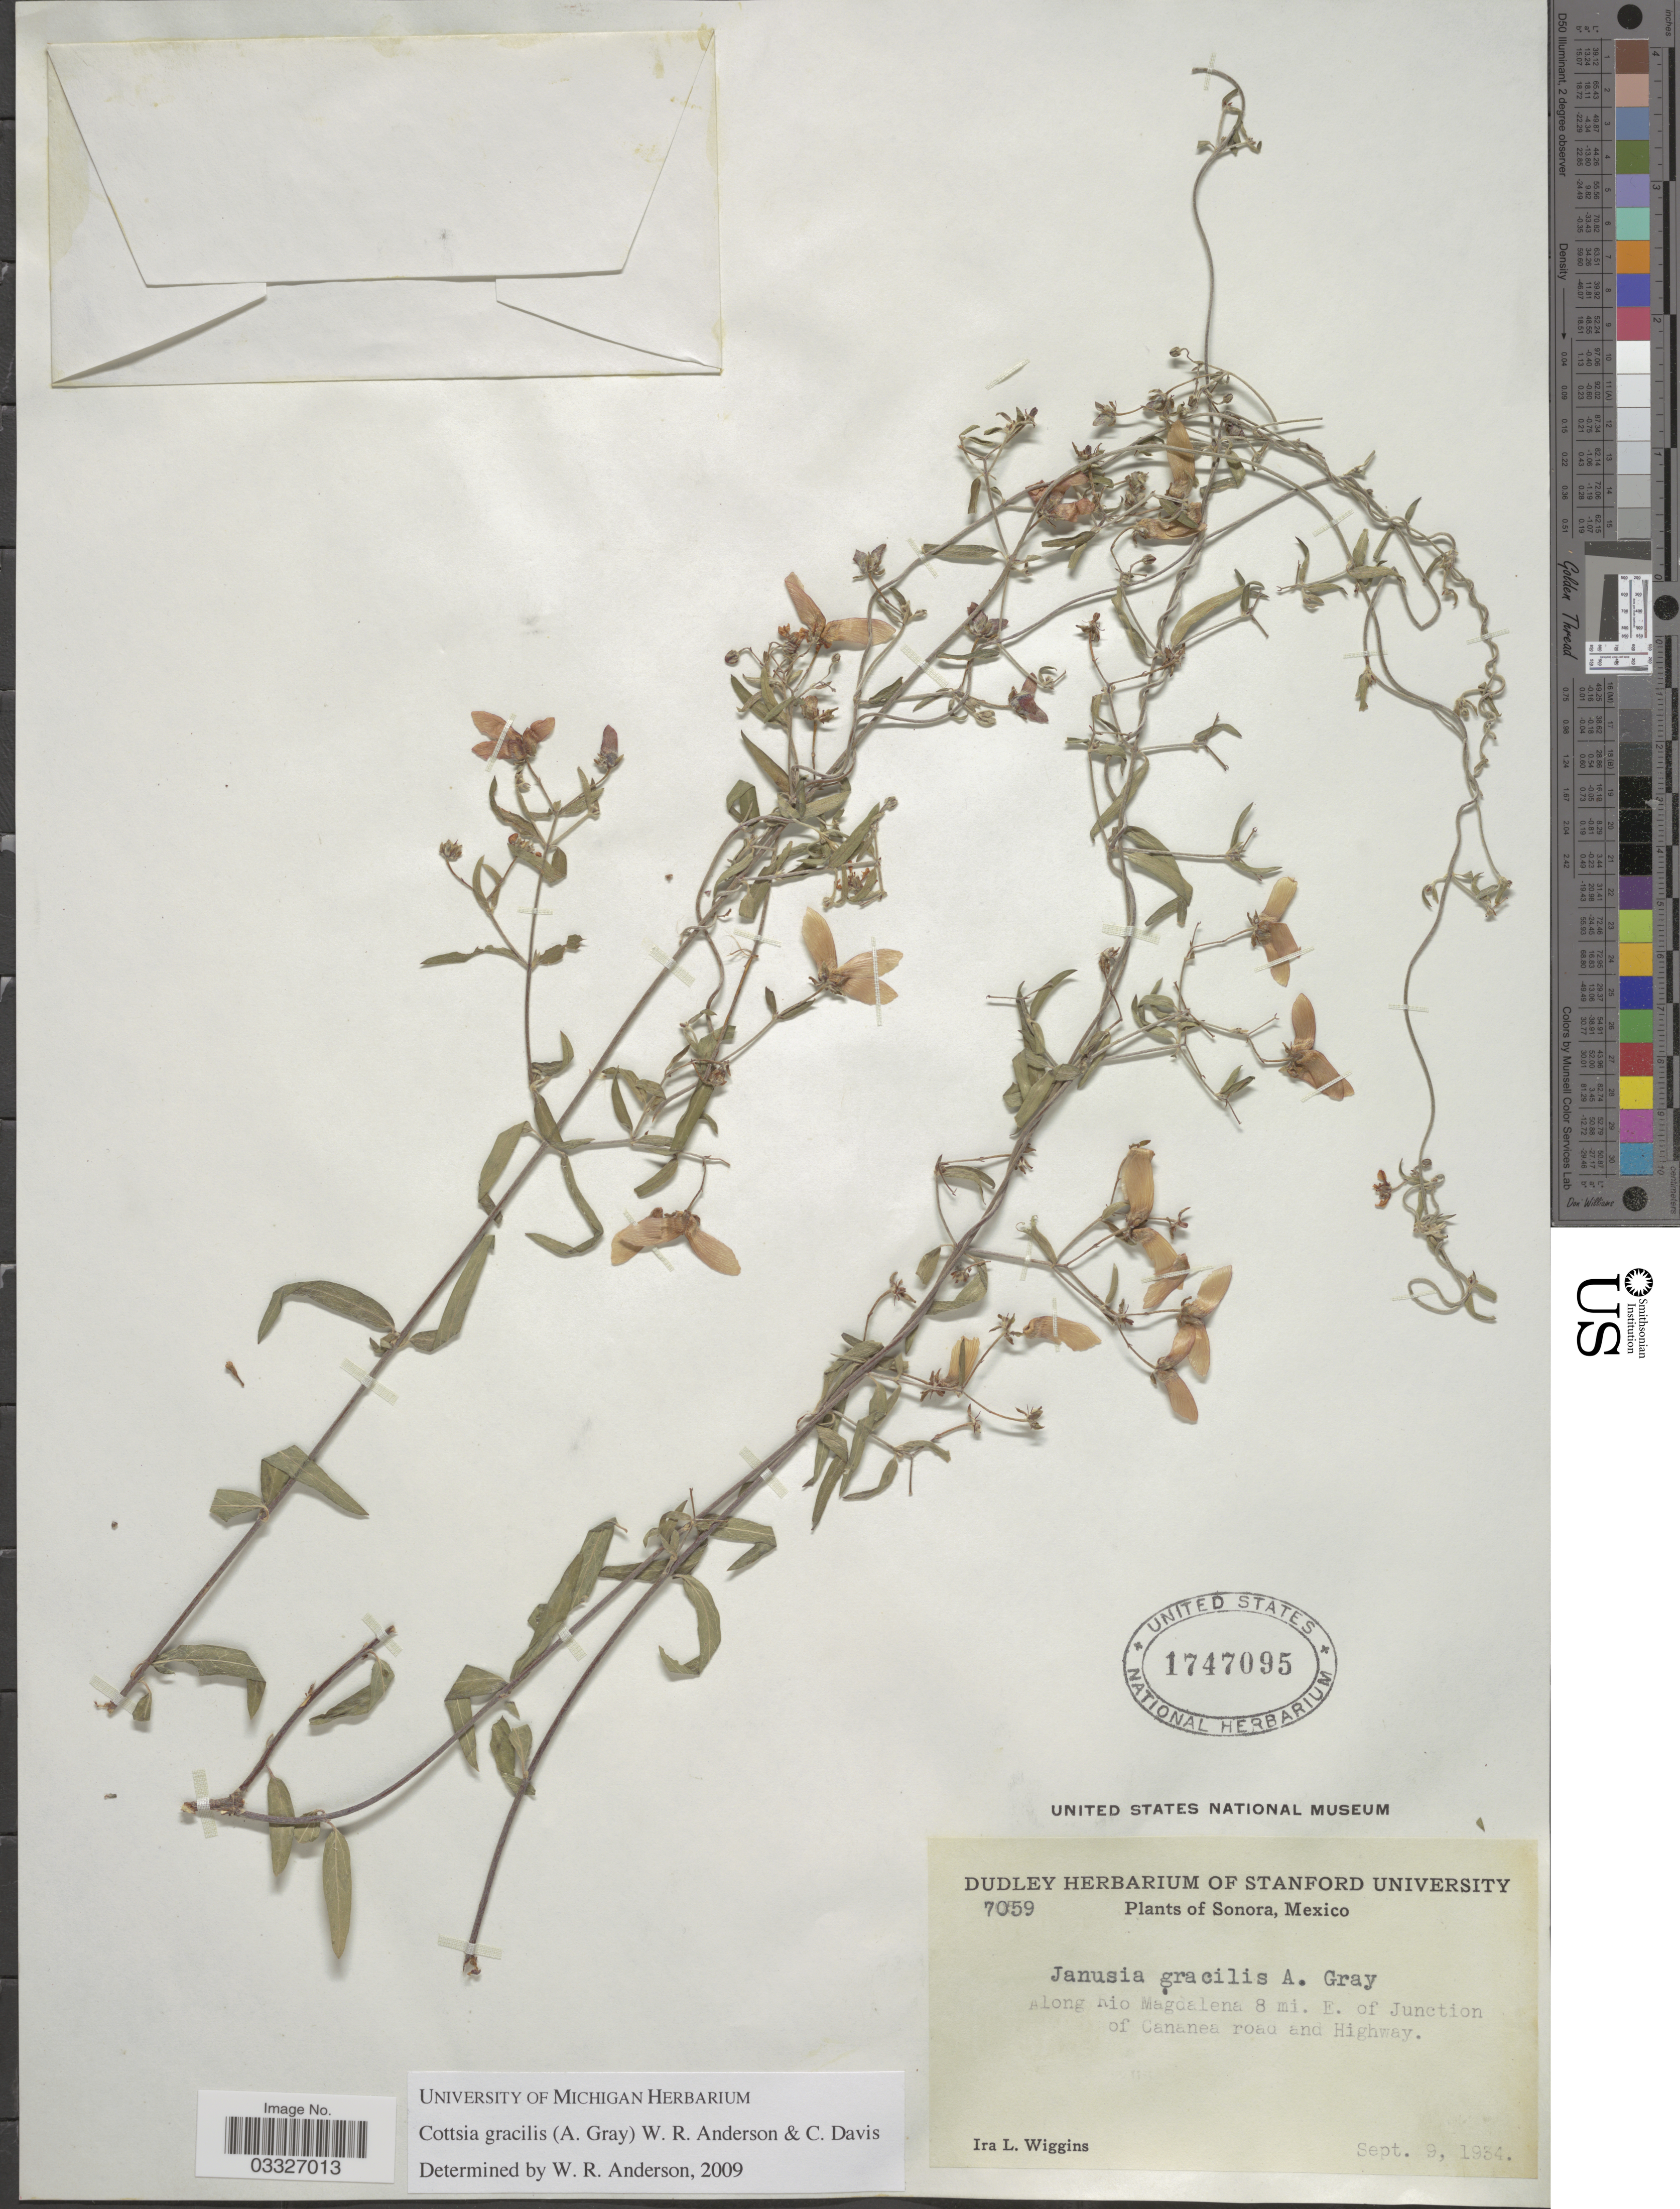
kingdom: Plantae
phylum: Tracheophyta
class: Magnoliopsida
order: Malpighiales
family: Malpighiaceae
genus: Cottsia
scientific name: Cottsia gracilis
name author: (A. Gray) W.R. Anderson & C. Davis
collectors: I. L. Wiggins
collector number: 7059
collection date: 1934-09-09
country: Mexico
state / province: Sonora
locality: Along Rio Magdalena 8 mi. E. of Junction of Cananea road and Highway.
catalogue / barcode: US 1747095